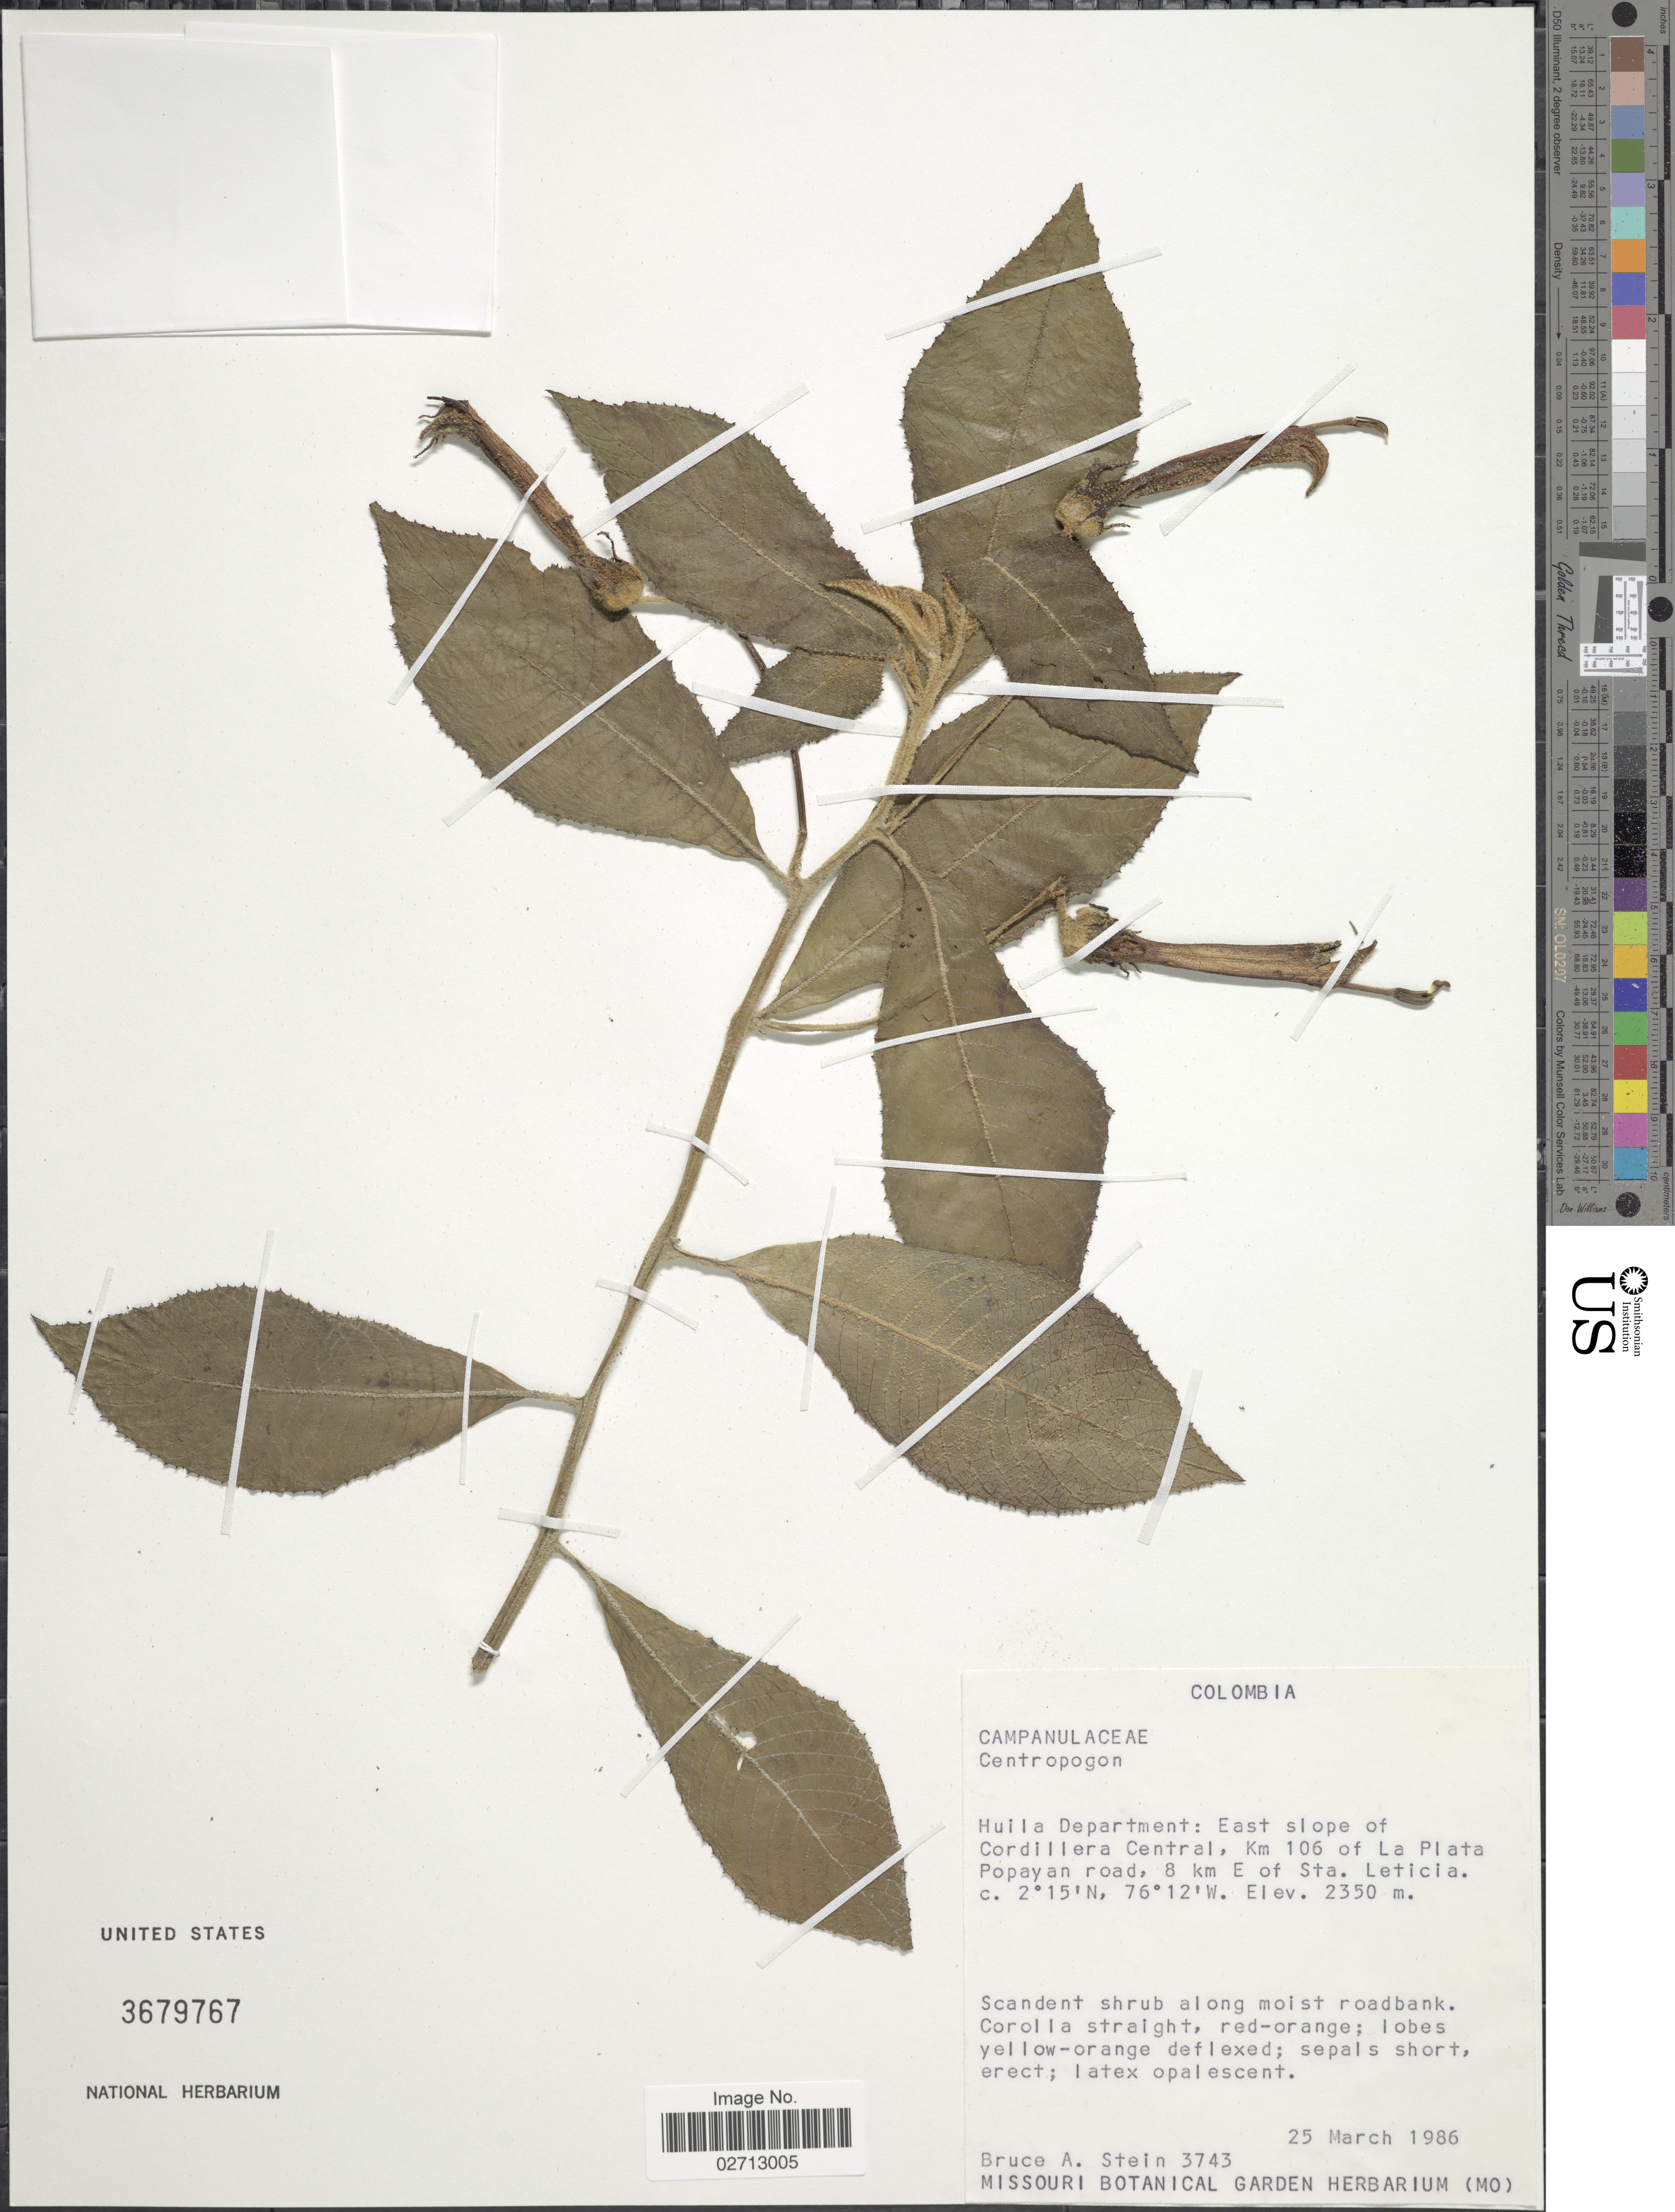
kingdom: Plantae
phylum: Tracheophyta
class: Magnoliopsida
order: Asterales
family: Campanulaceae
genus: Centropogon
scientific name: Centropogon sp.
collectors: B. A. Stein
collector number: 3743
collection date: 1986-03-25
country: Colombia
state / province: Huila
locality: East slope of Cordillera Central. Km 106 of La Plata Popayan road, 8 km E of Sta. Leticia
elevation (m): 2350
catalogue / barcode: US 3679767